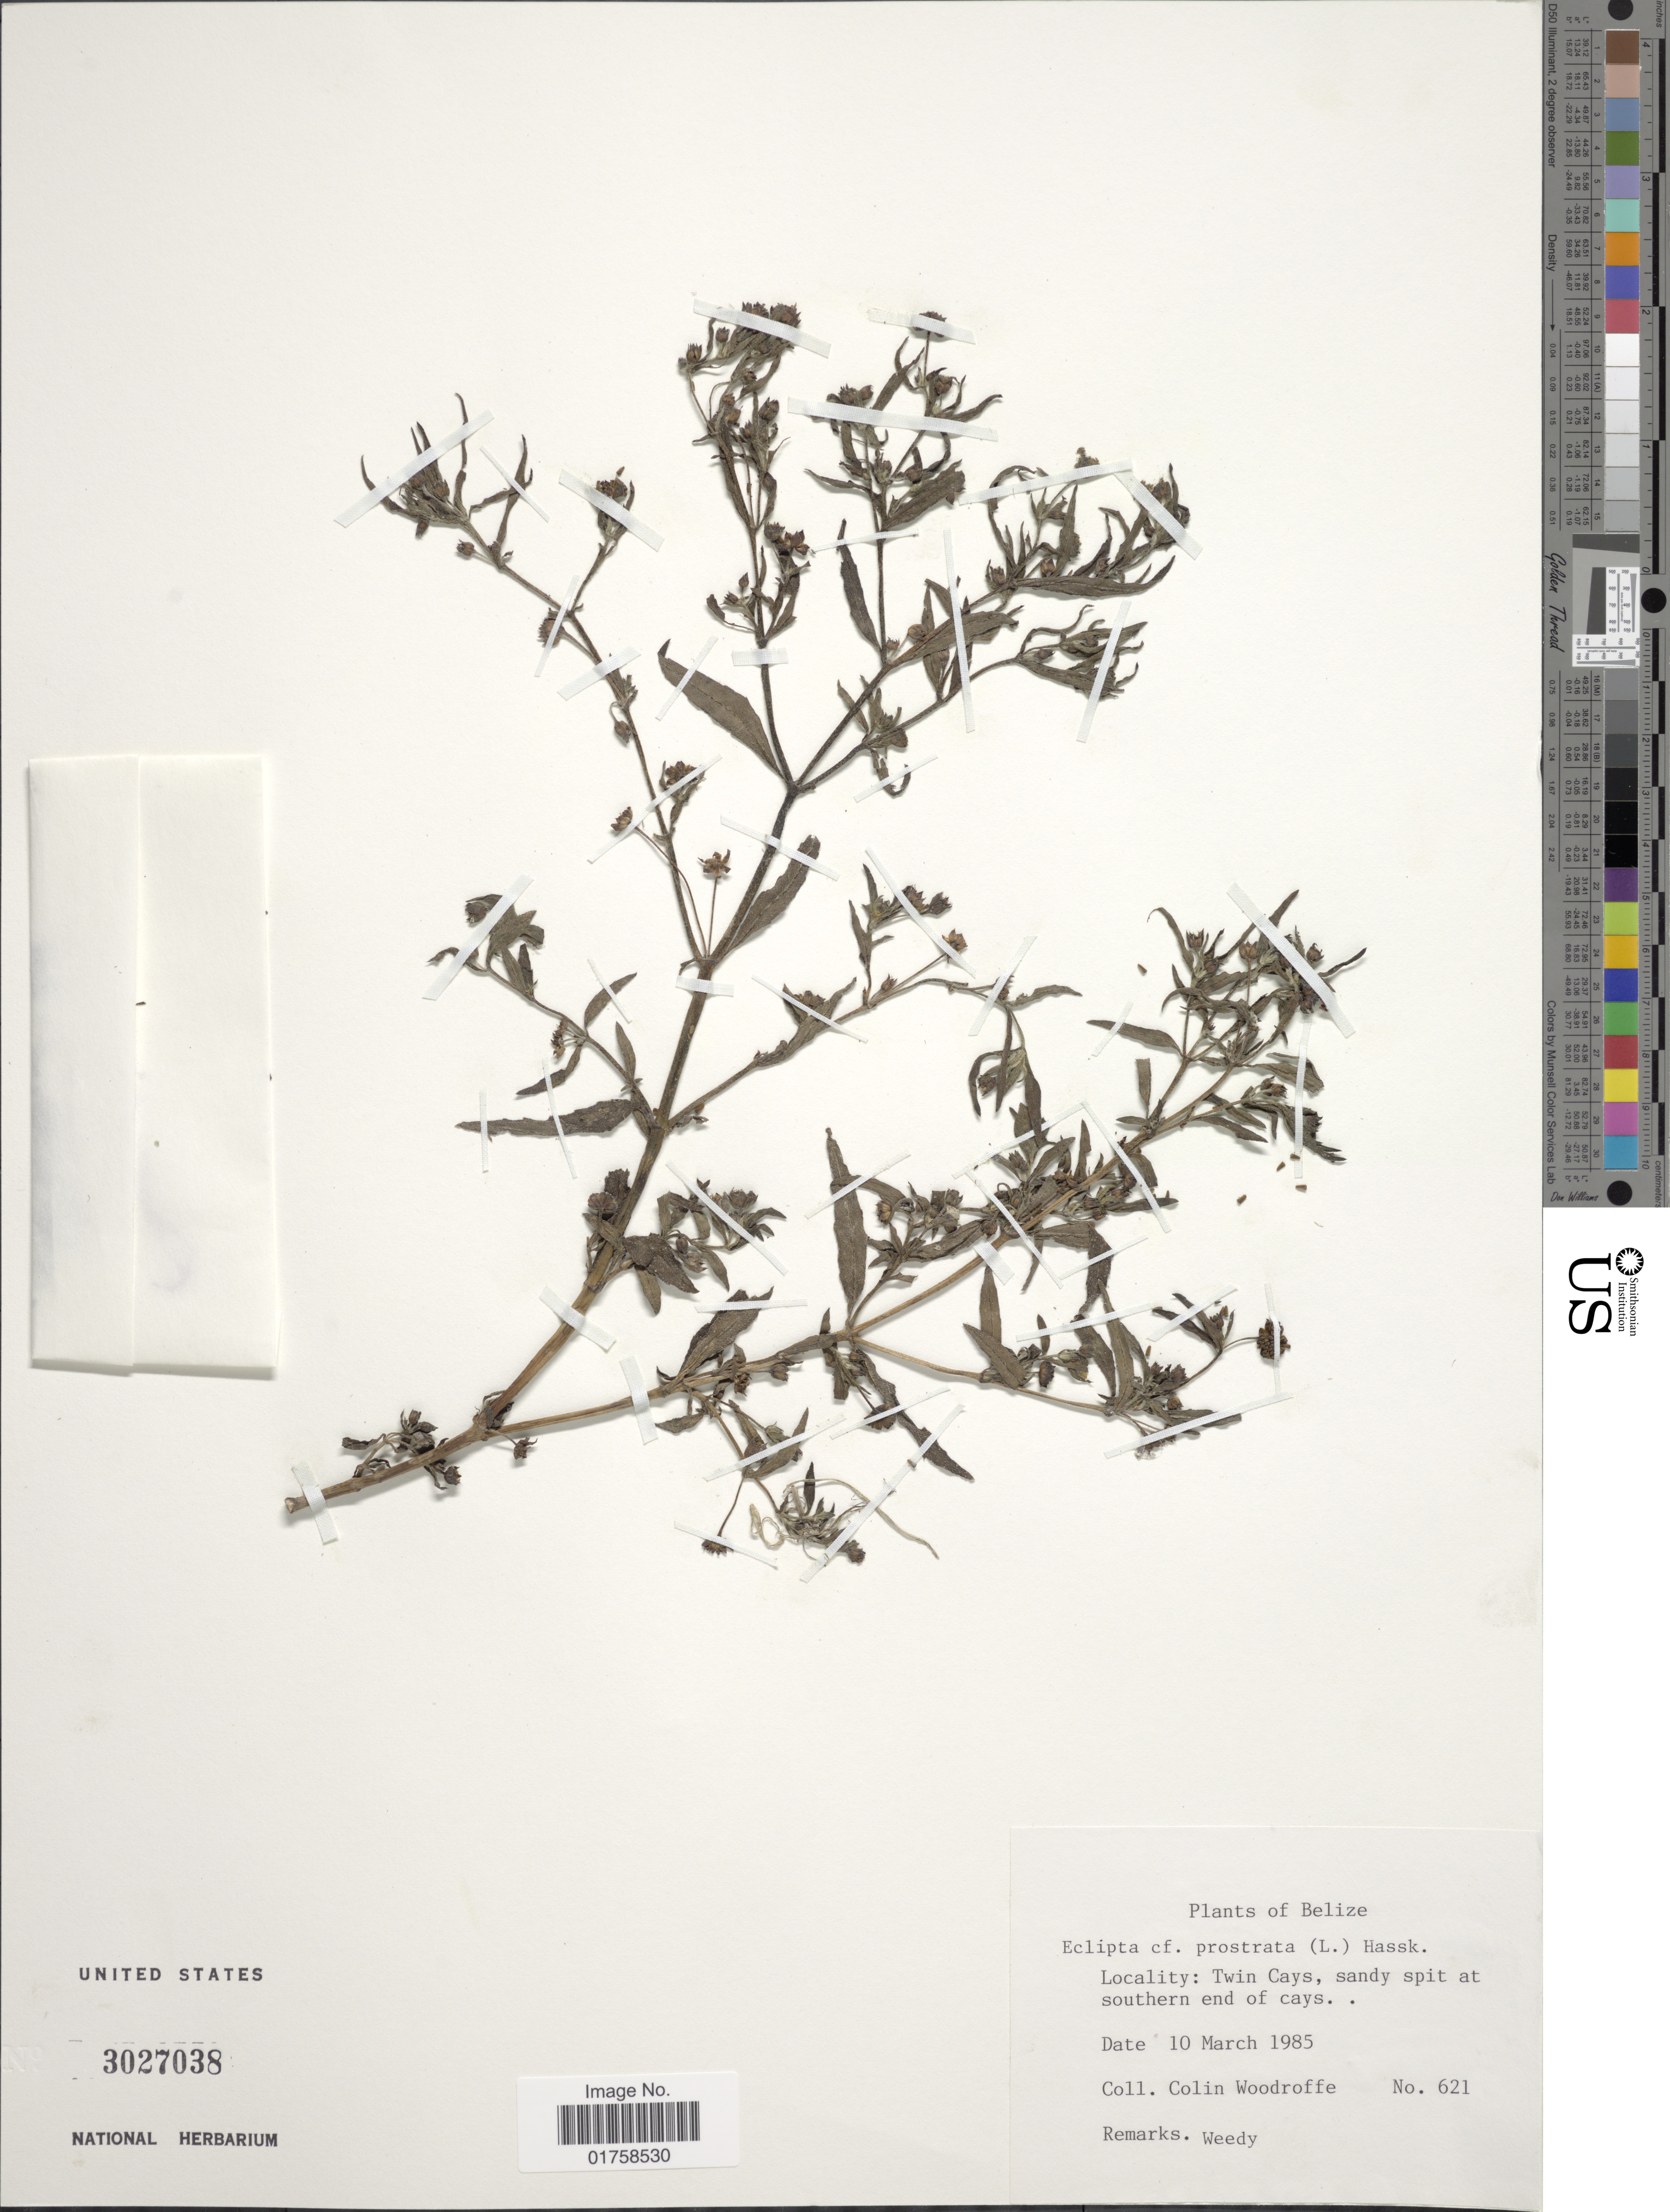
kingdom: Plantae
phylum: Tracheophyta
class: Magnoliopsida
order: Asterales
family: Asteraceae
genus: Eclipta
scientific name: Eclipta alba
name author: (L.) Hassk.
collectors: C. Woodroffe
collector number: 621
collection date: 1985-03-10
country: Belize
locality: Belize. Twin Cays, sandy spit at southern end of cays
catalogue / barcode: US 3027038